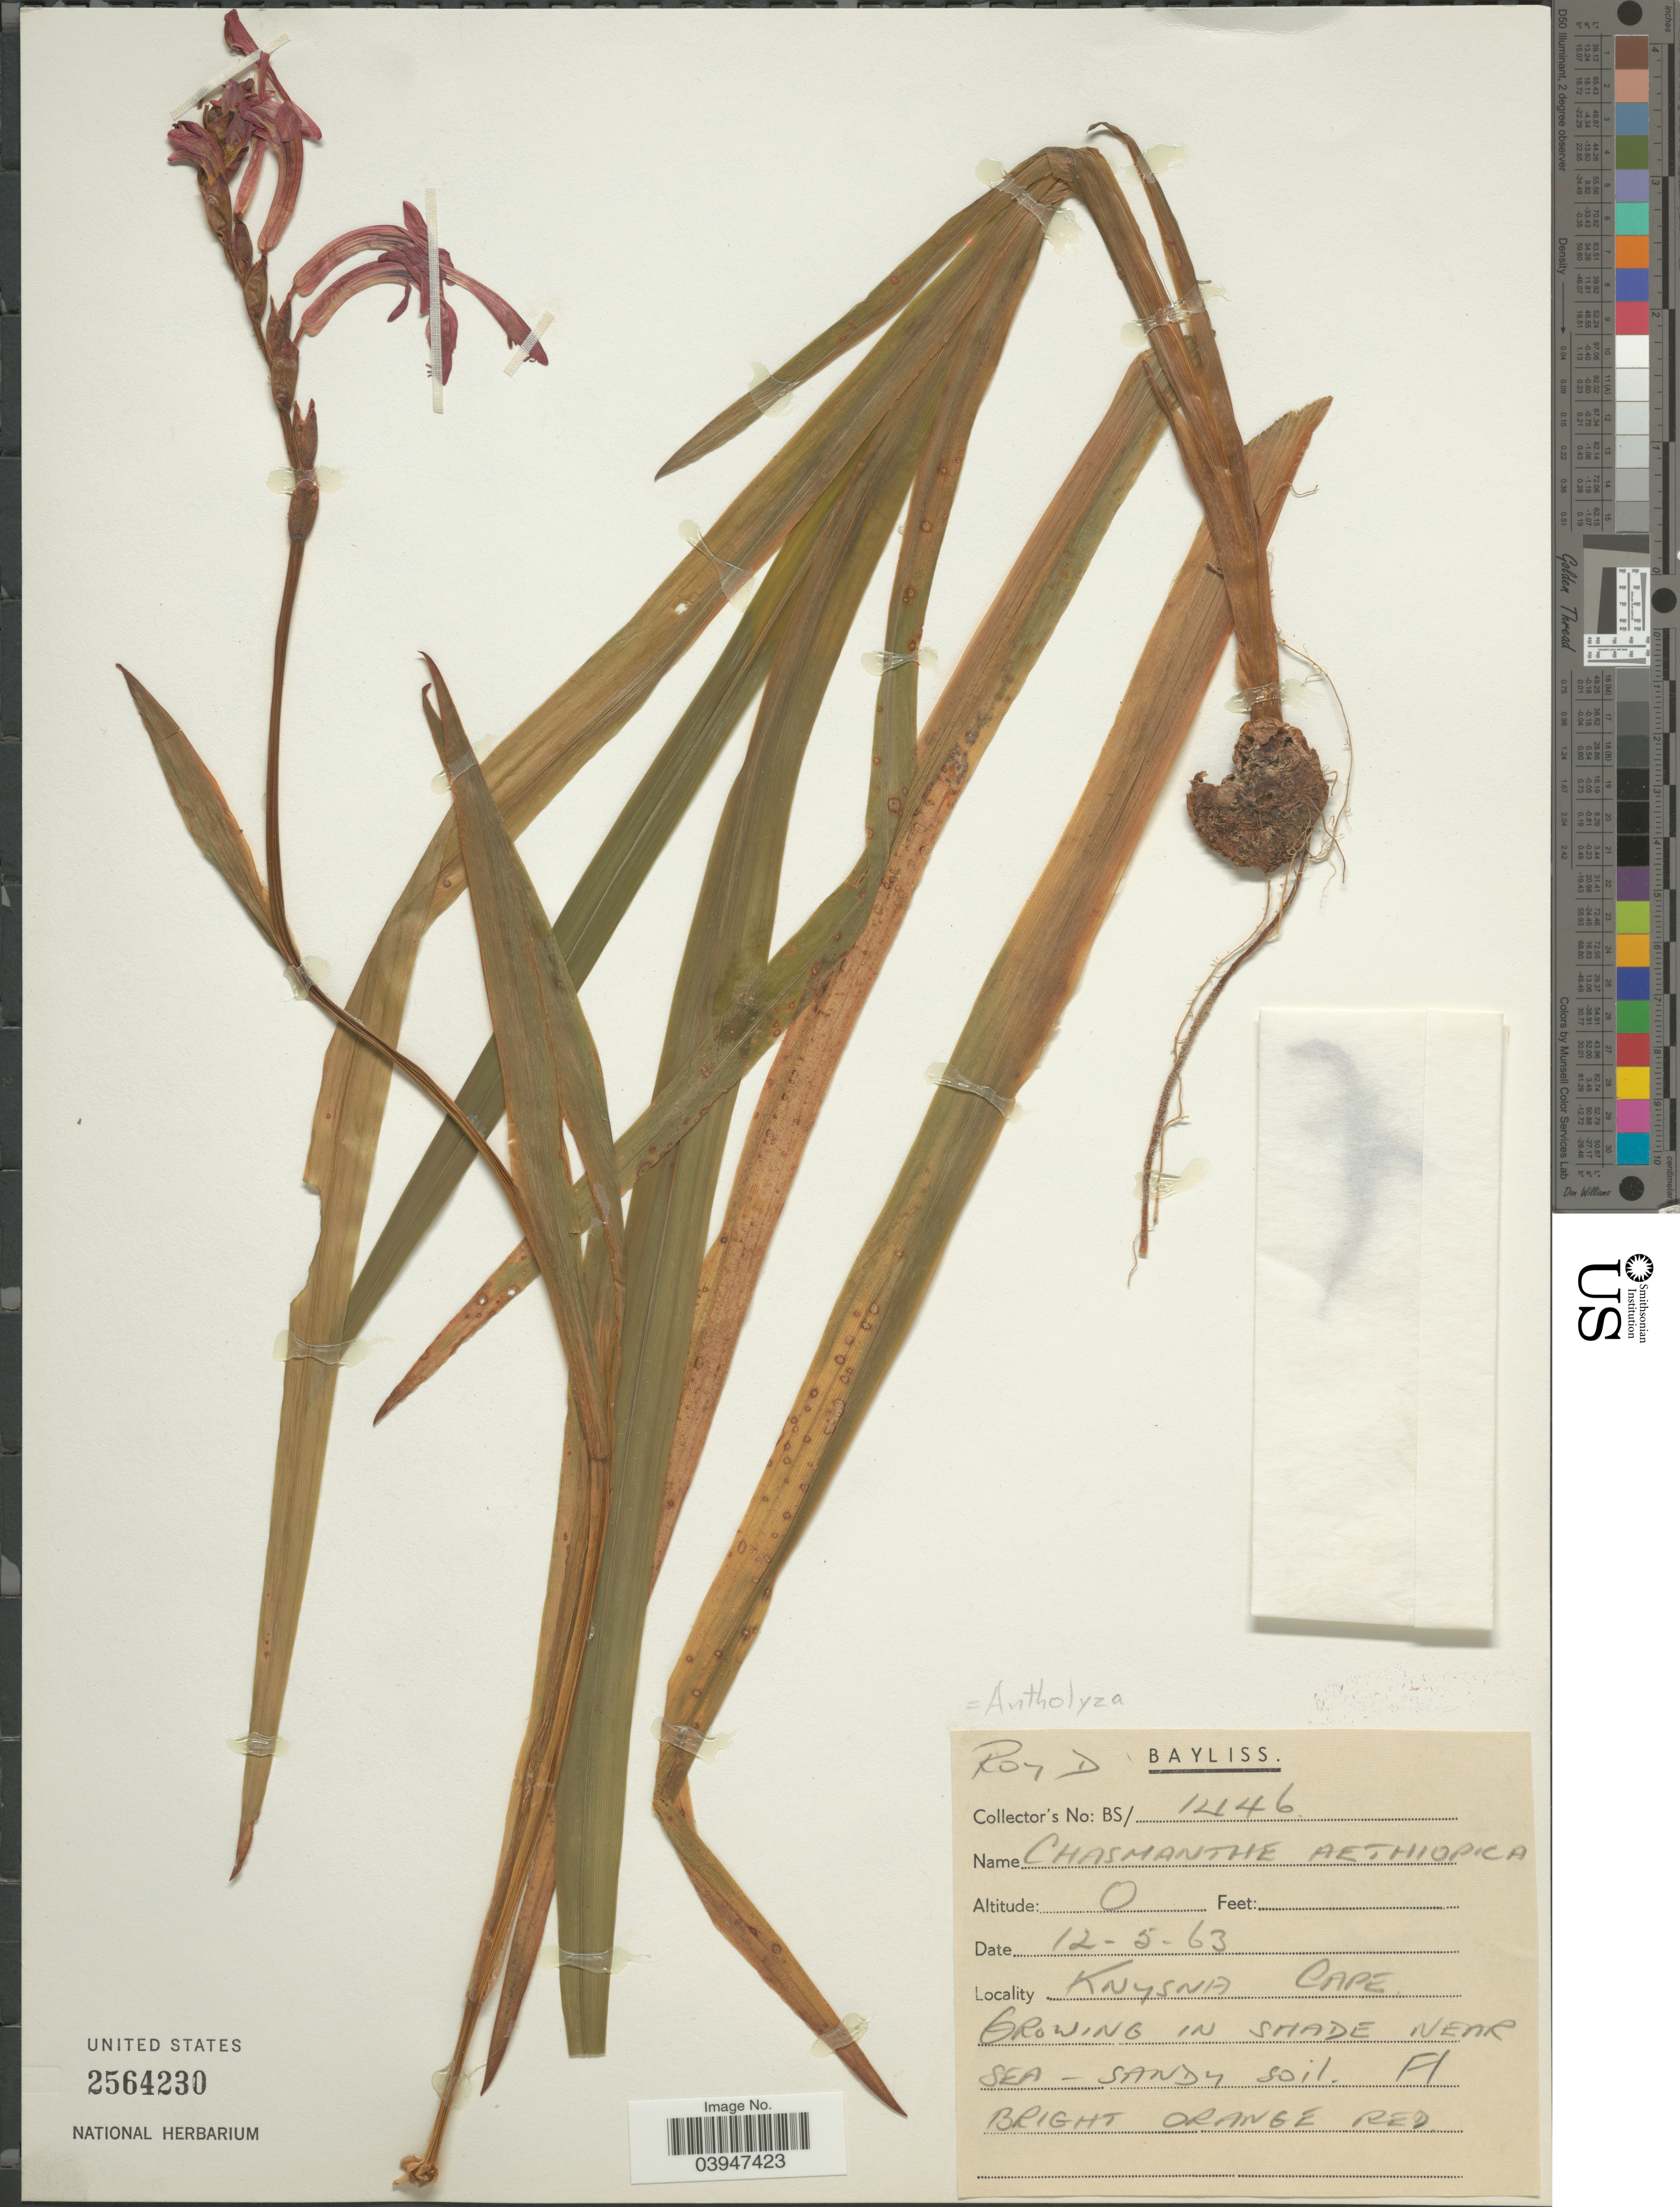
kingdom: Plantae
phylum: Tracheophyta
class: Liliopsida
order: Asparagales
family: Iridaceae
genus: Chasmanthe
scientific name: Chasmanthe aethiopica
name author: (L.) N.E. Br.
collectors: R. Bayliss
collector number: BS/1446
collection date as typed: Transcribed d/m/y: 12/5/63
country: South Africa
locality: Knysna Cape. In shade near Sea - sandy soil.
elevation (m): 0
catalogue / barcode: US 2564230